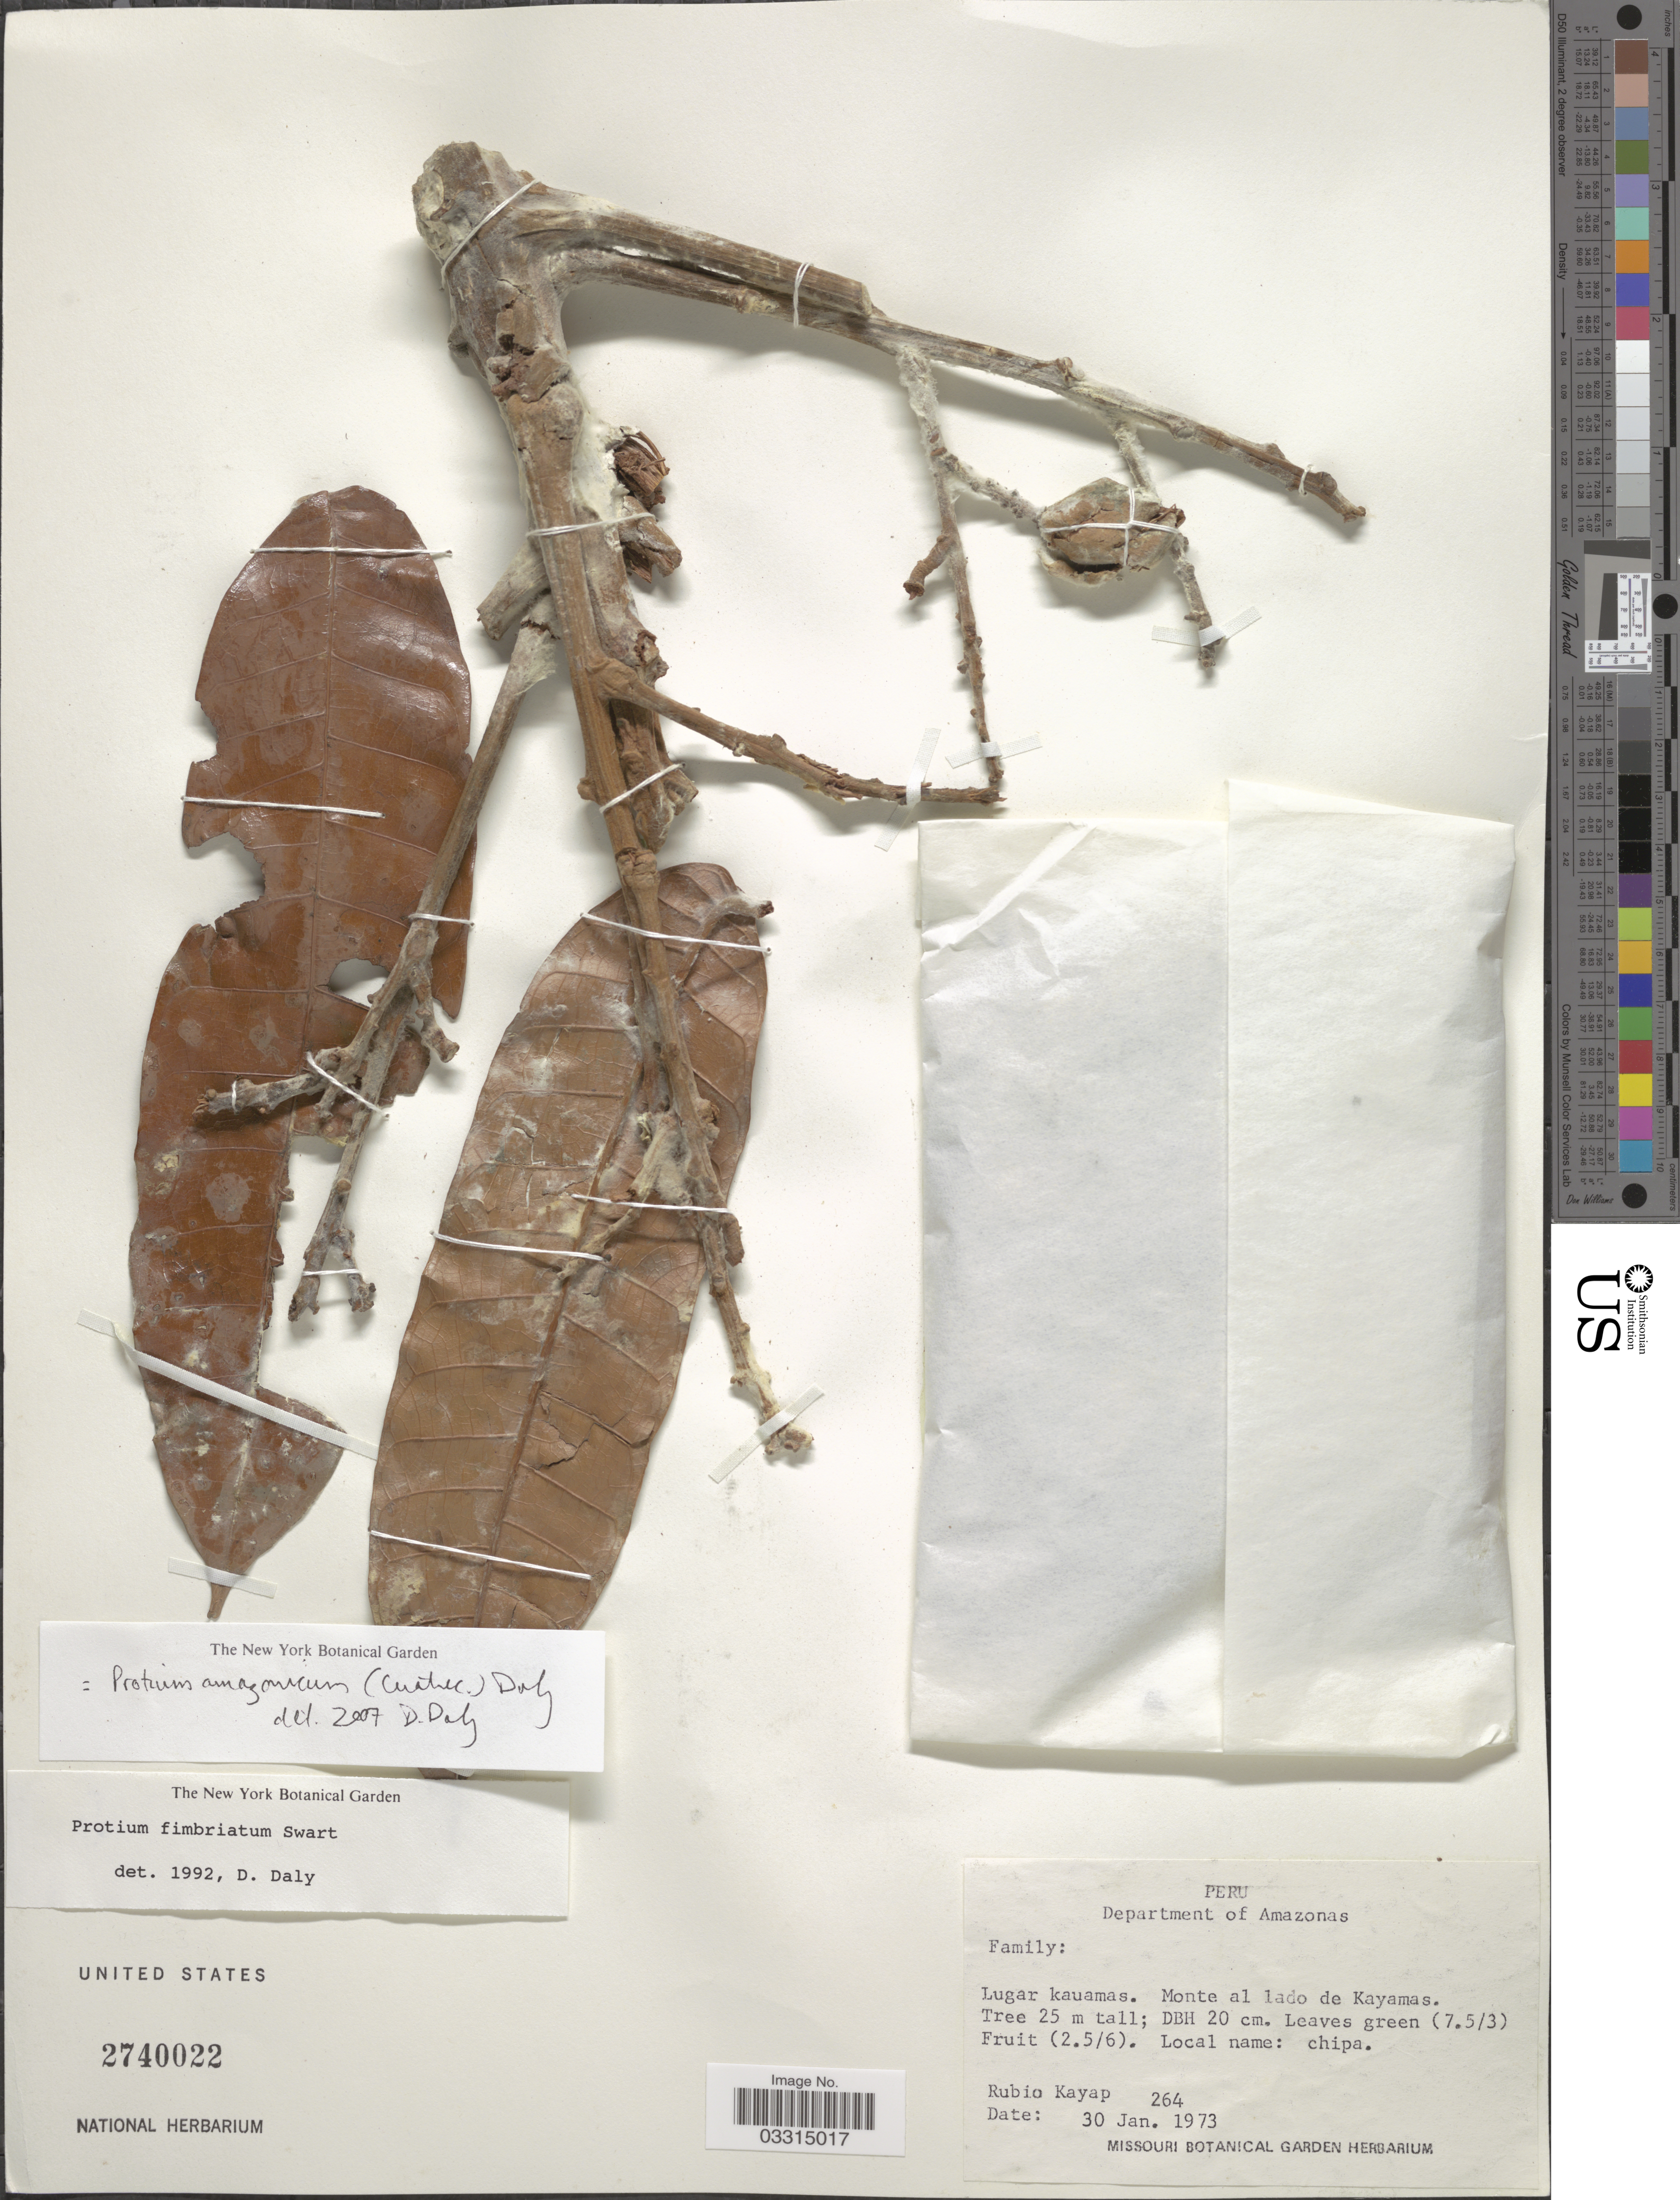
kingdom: Plantae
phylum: Tracheophyta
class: Magnoliopsida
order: Sapindales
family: Burseraceae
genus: Protium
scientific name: Protium amazonicum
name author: (Cuatrec.) Daly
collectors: R. Kayap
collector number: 264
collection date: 1973-01-30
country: Peru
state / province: Amazonas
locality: Department of Amazonas. Lugar kauamas. Monte al lado de Kayamas.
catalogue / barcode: US 2740022